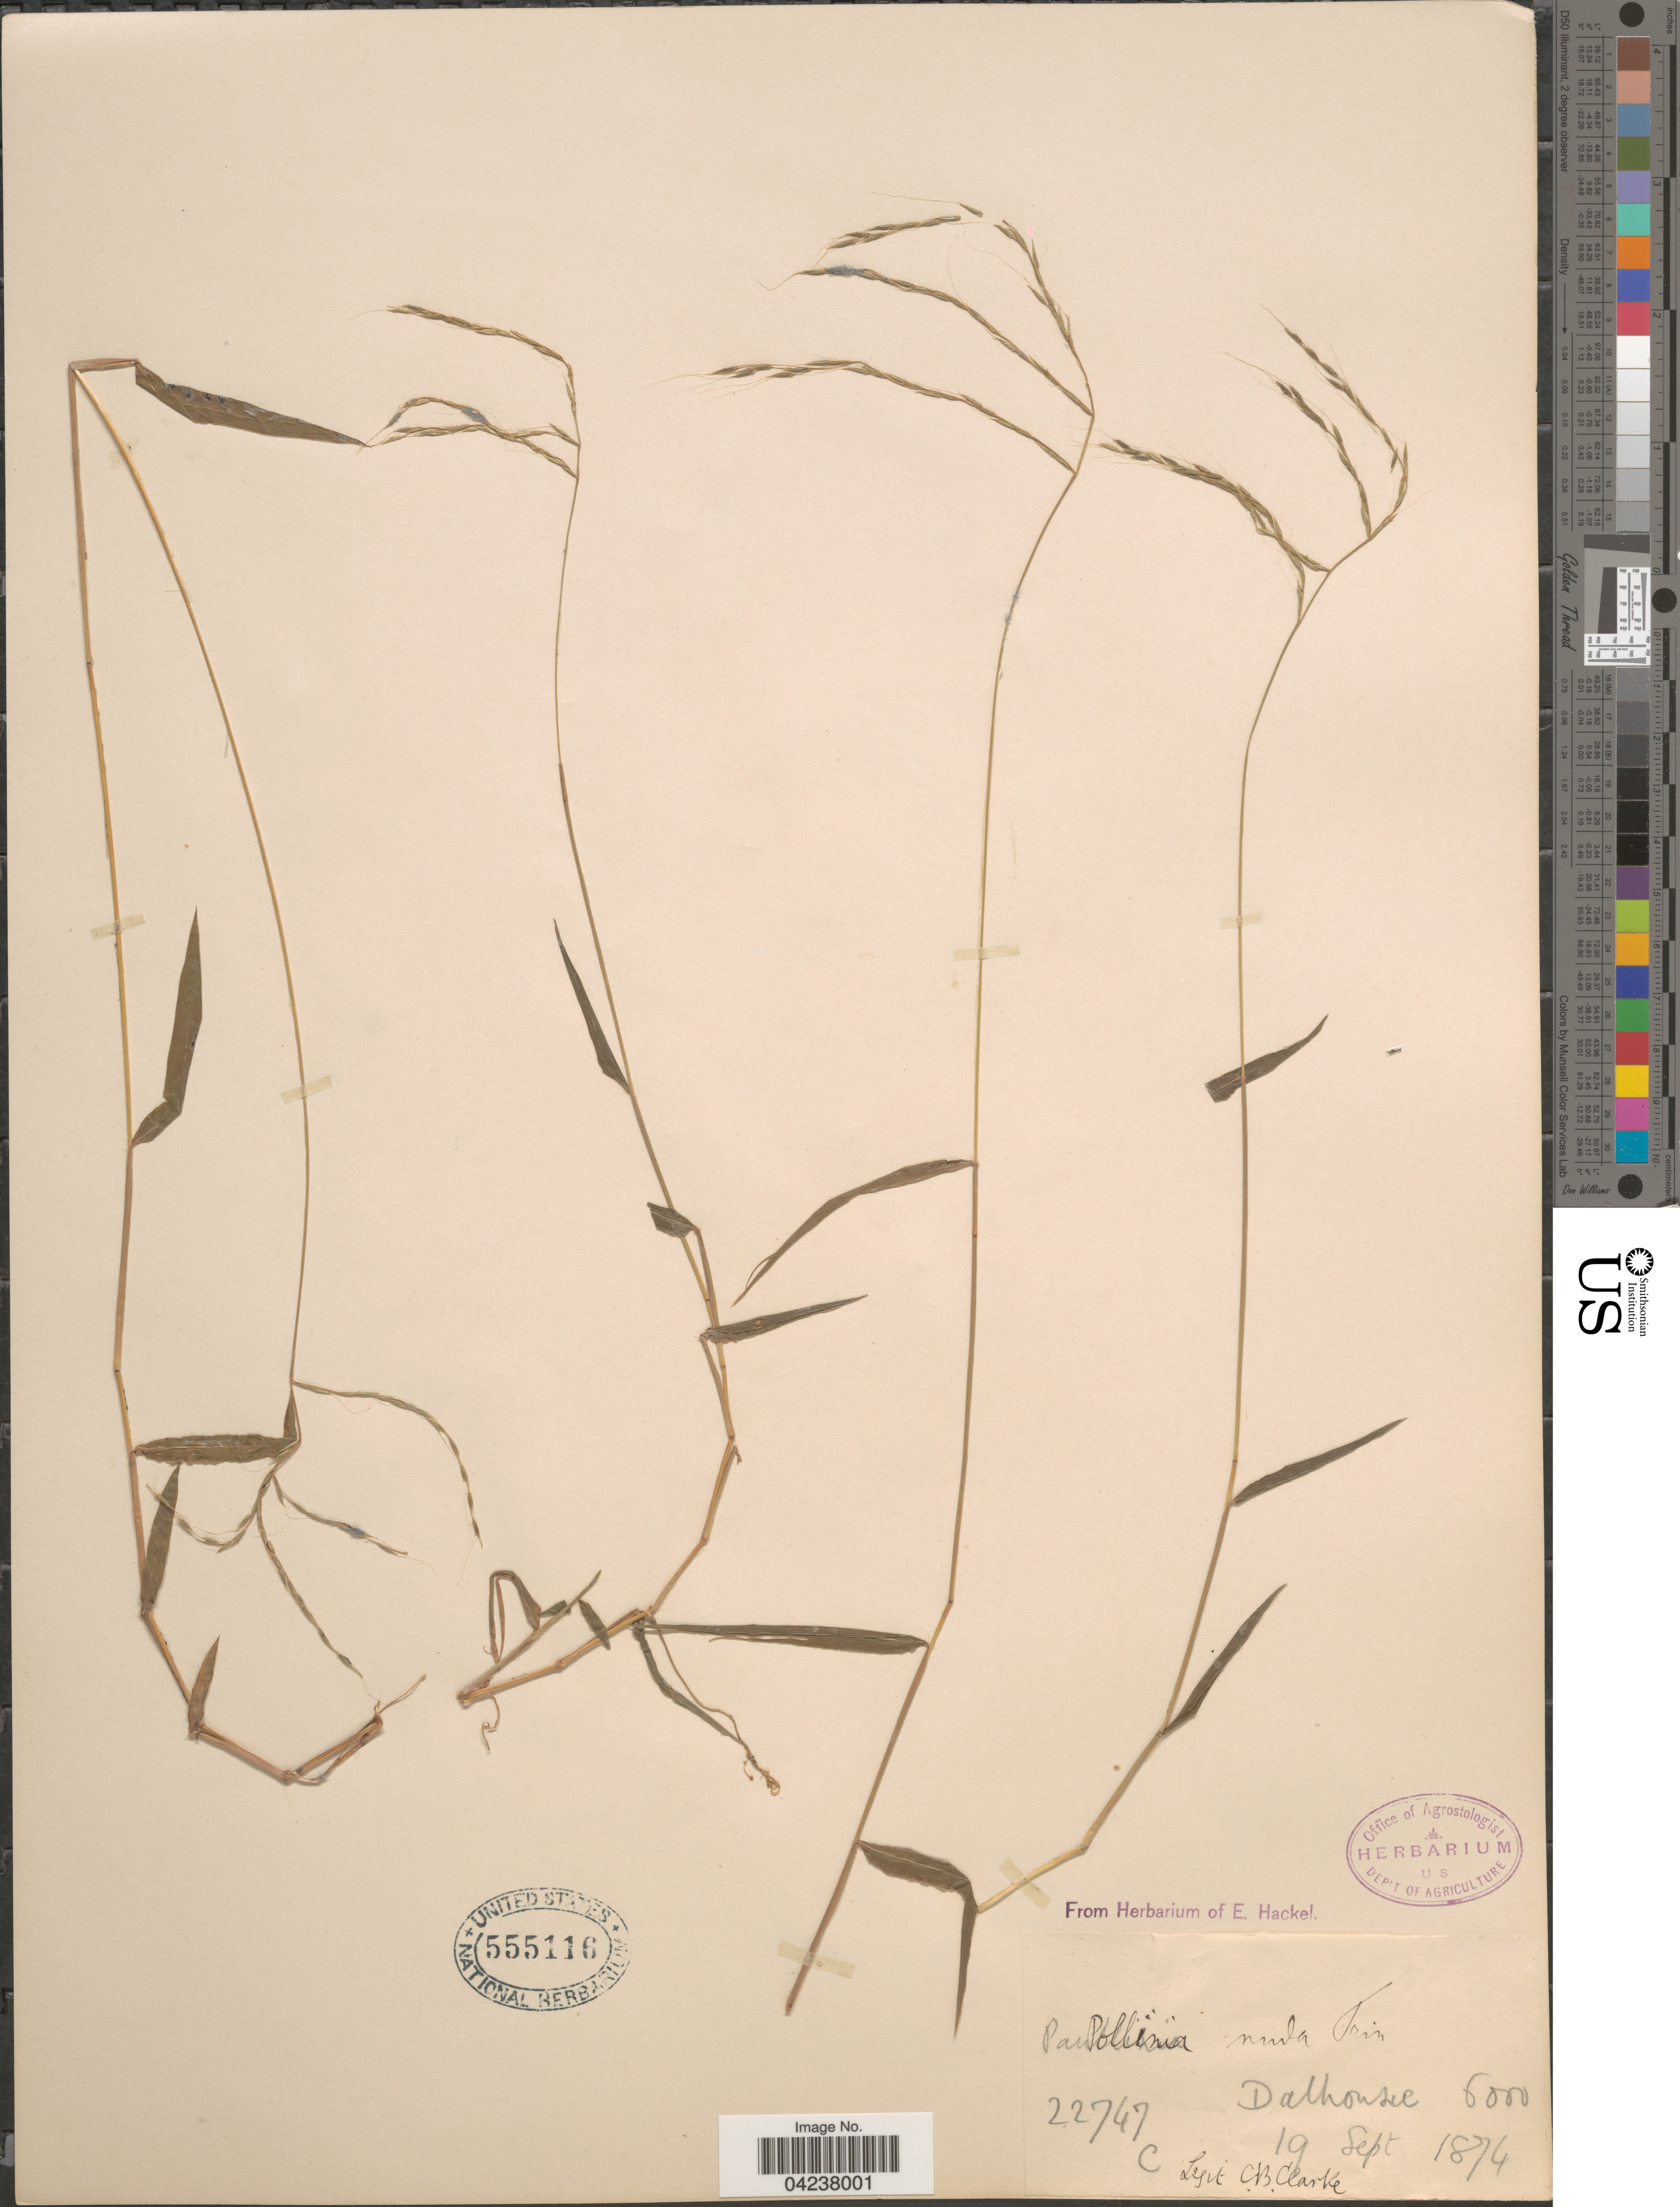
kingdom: Plantae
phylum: Tracheophyta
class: Liliopsida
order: Poales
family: Poaceae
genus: Microstegium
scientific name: Microstegium nudum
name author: (Trin.) A. Camus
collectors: C. B. Clarke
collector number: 22747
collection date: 1874-09-19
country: India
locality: Dalhousie.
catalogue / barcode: US 555116